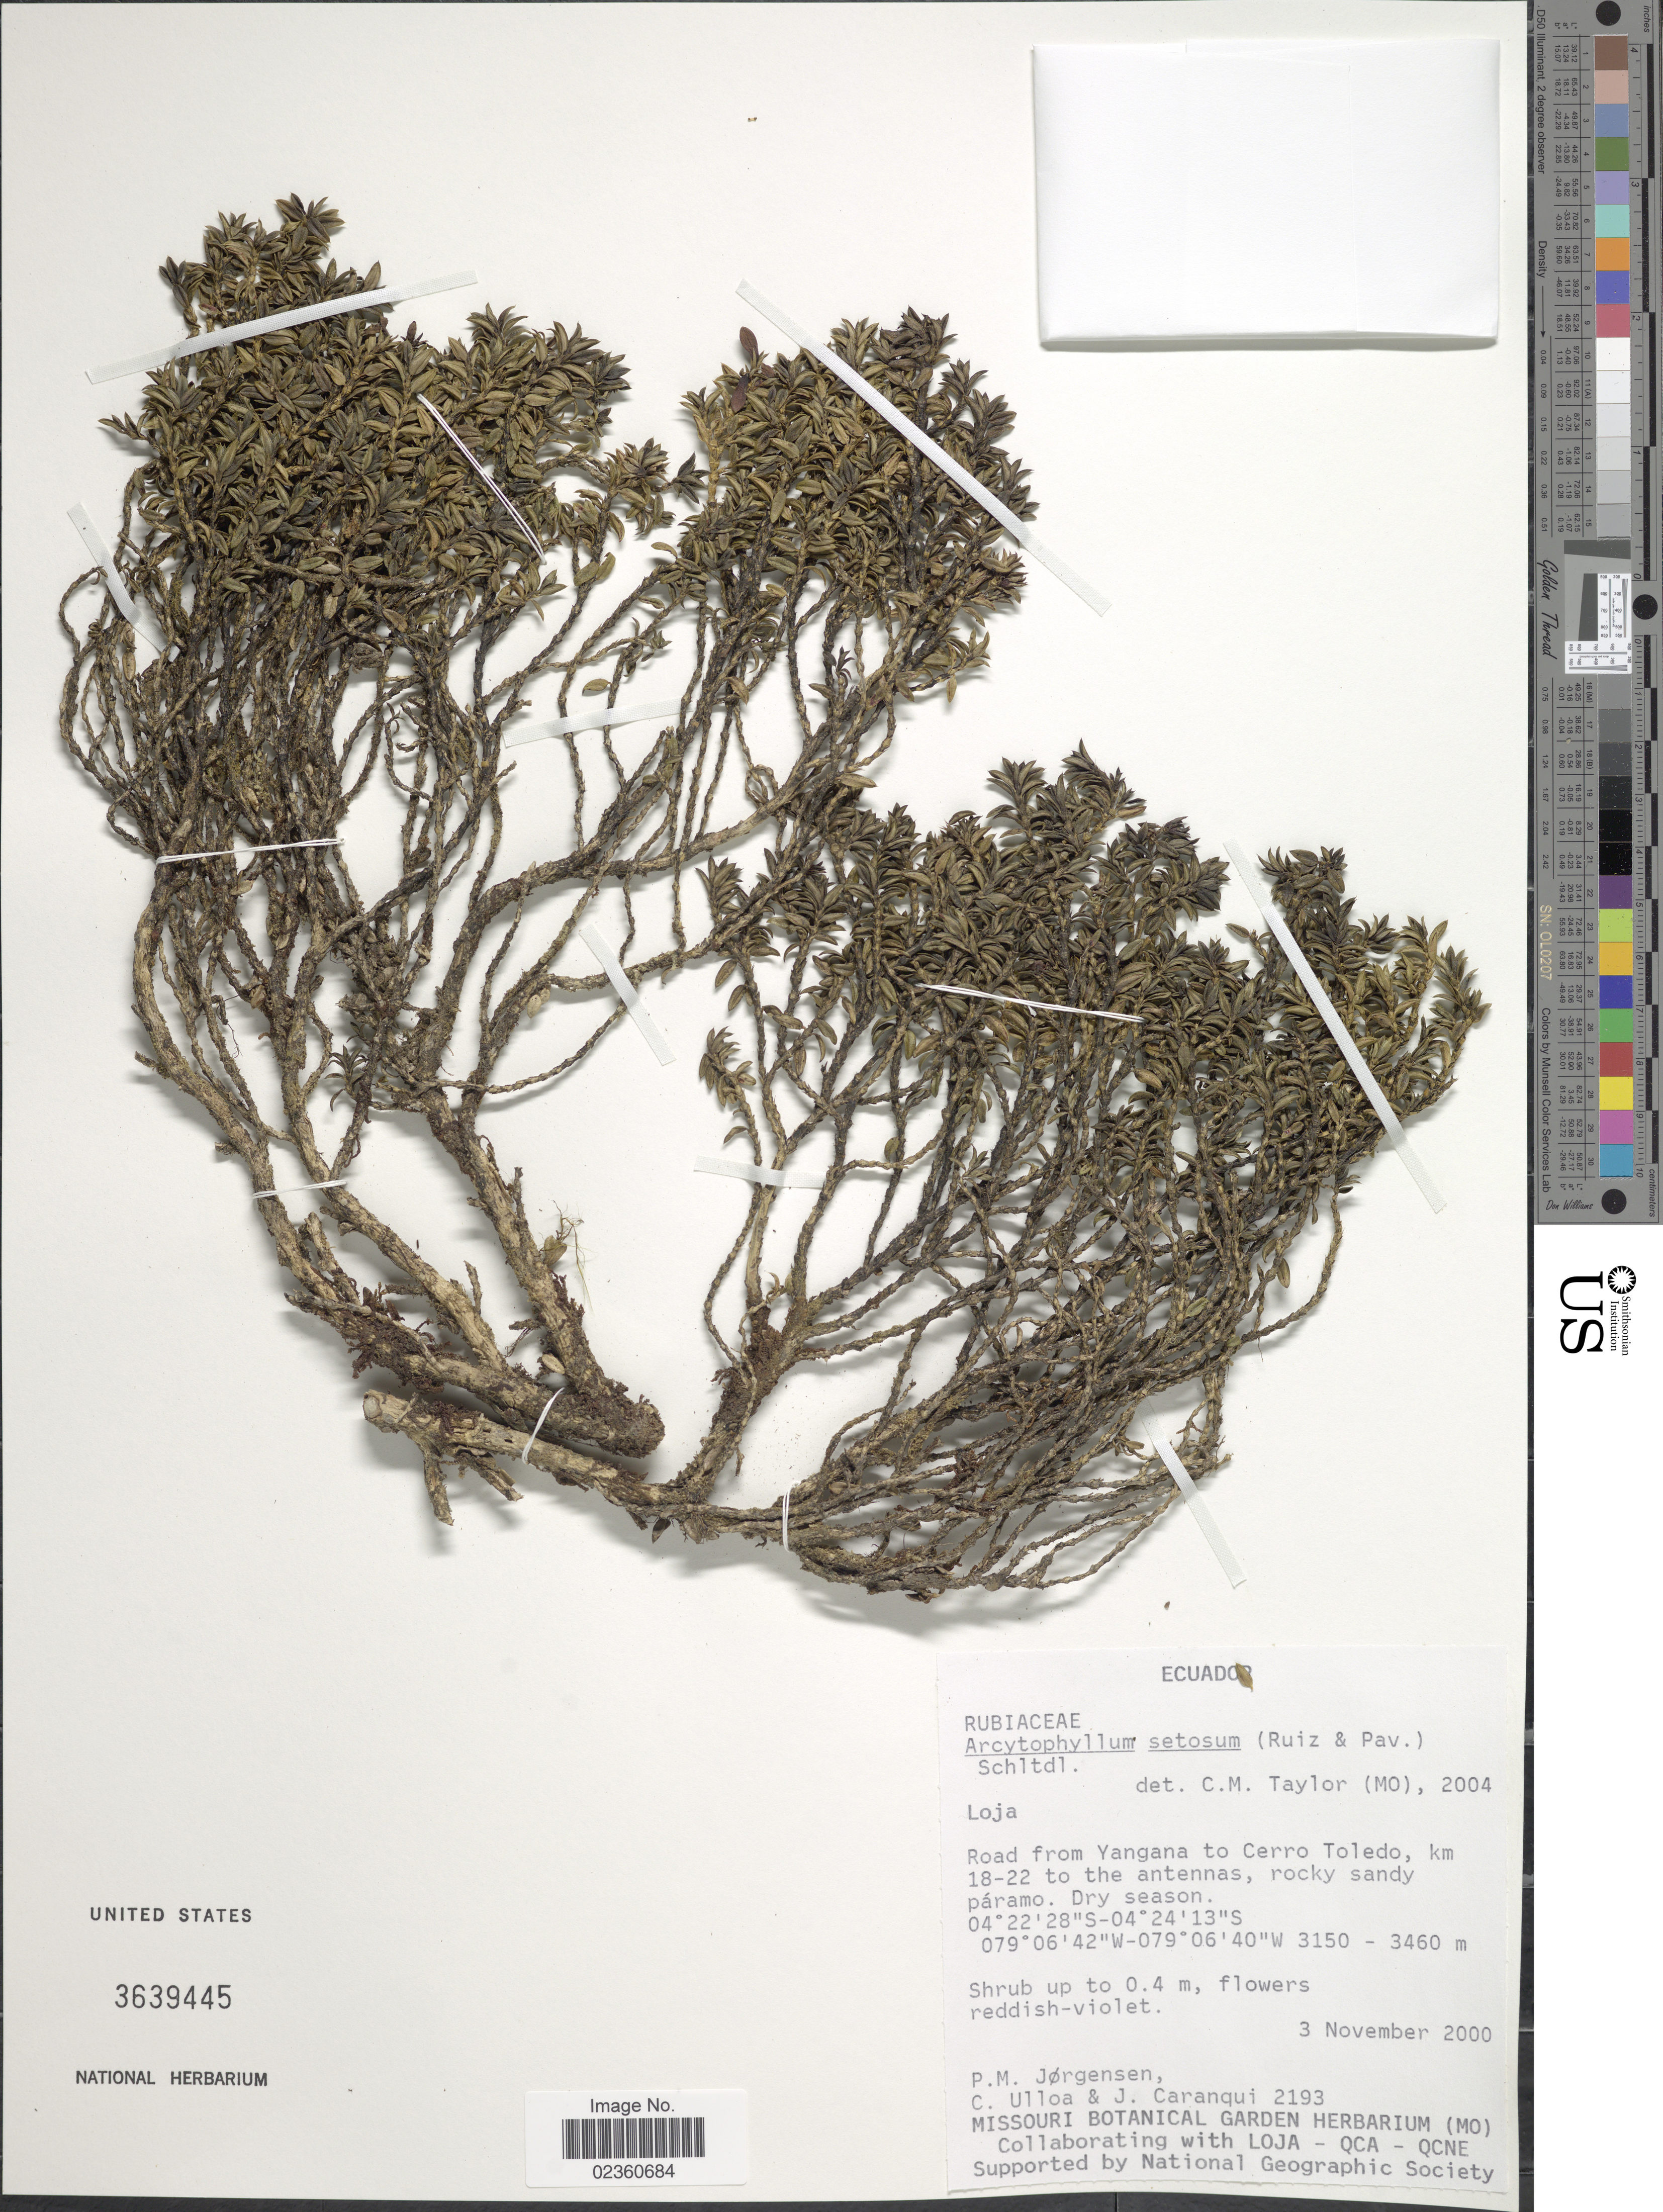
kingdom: Plantae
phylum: Tracheophyta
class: Magnoliopsida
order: Gentianales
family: Rubiaceae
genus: Arcytophyllum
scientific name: Arcytophyllum setosum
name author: (Ruiz & Pav.) Schltdl.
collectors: P. Jørgensen, C. Ulloa & J. Caranqui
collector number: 2193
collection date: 2000-11-03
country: Ecuador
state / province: Loja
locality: Road from Yangana to Cerro Toledo, km 18-22 to the antennas, rocky sandy páramo. Dry season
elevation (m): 3150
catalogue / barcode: US 3639445